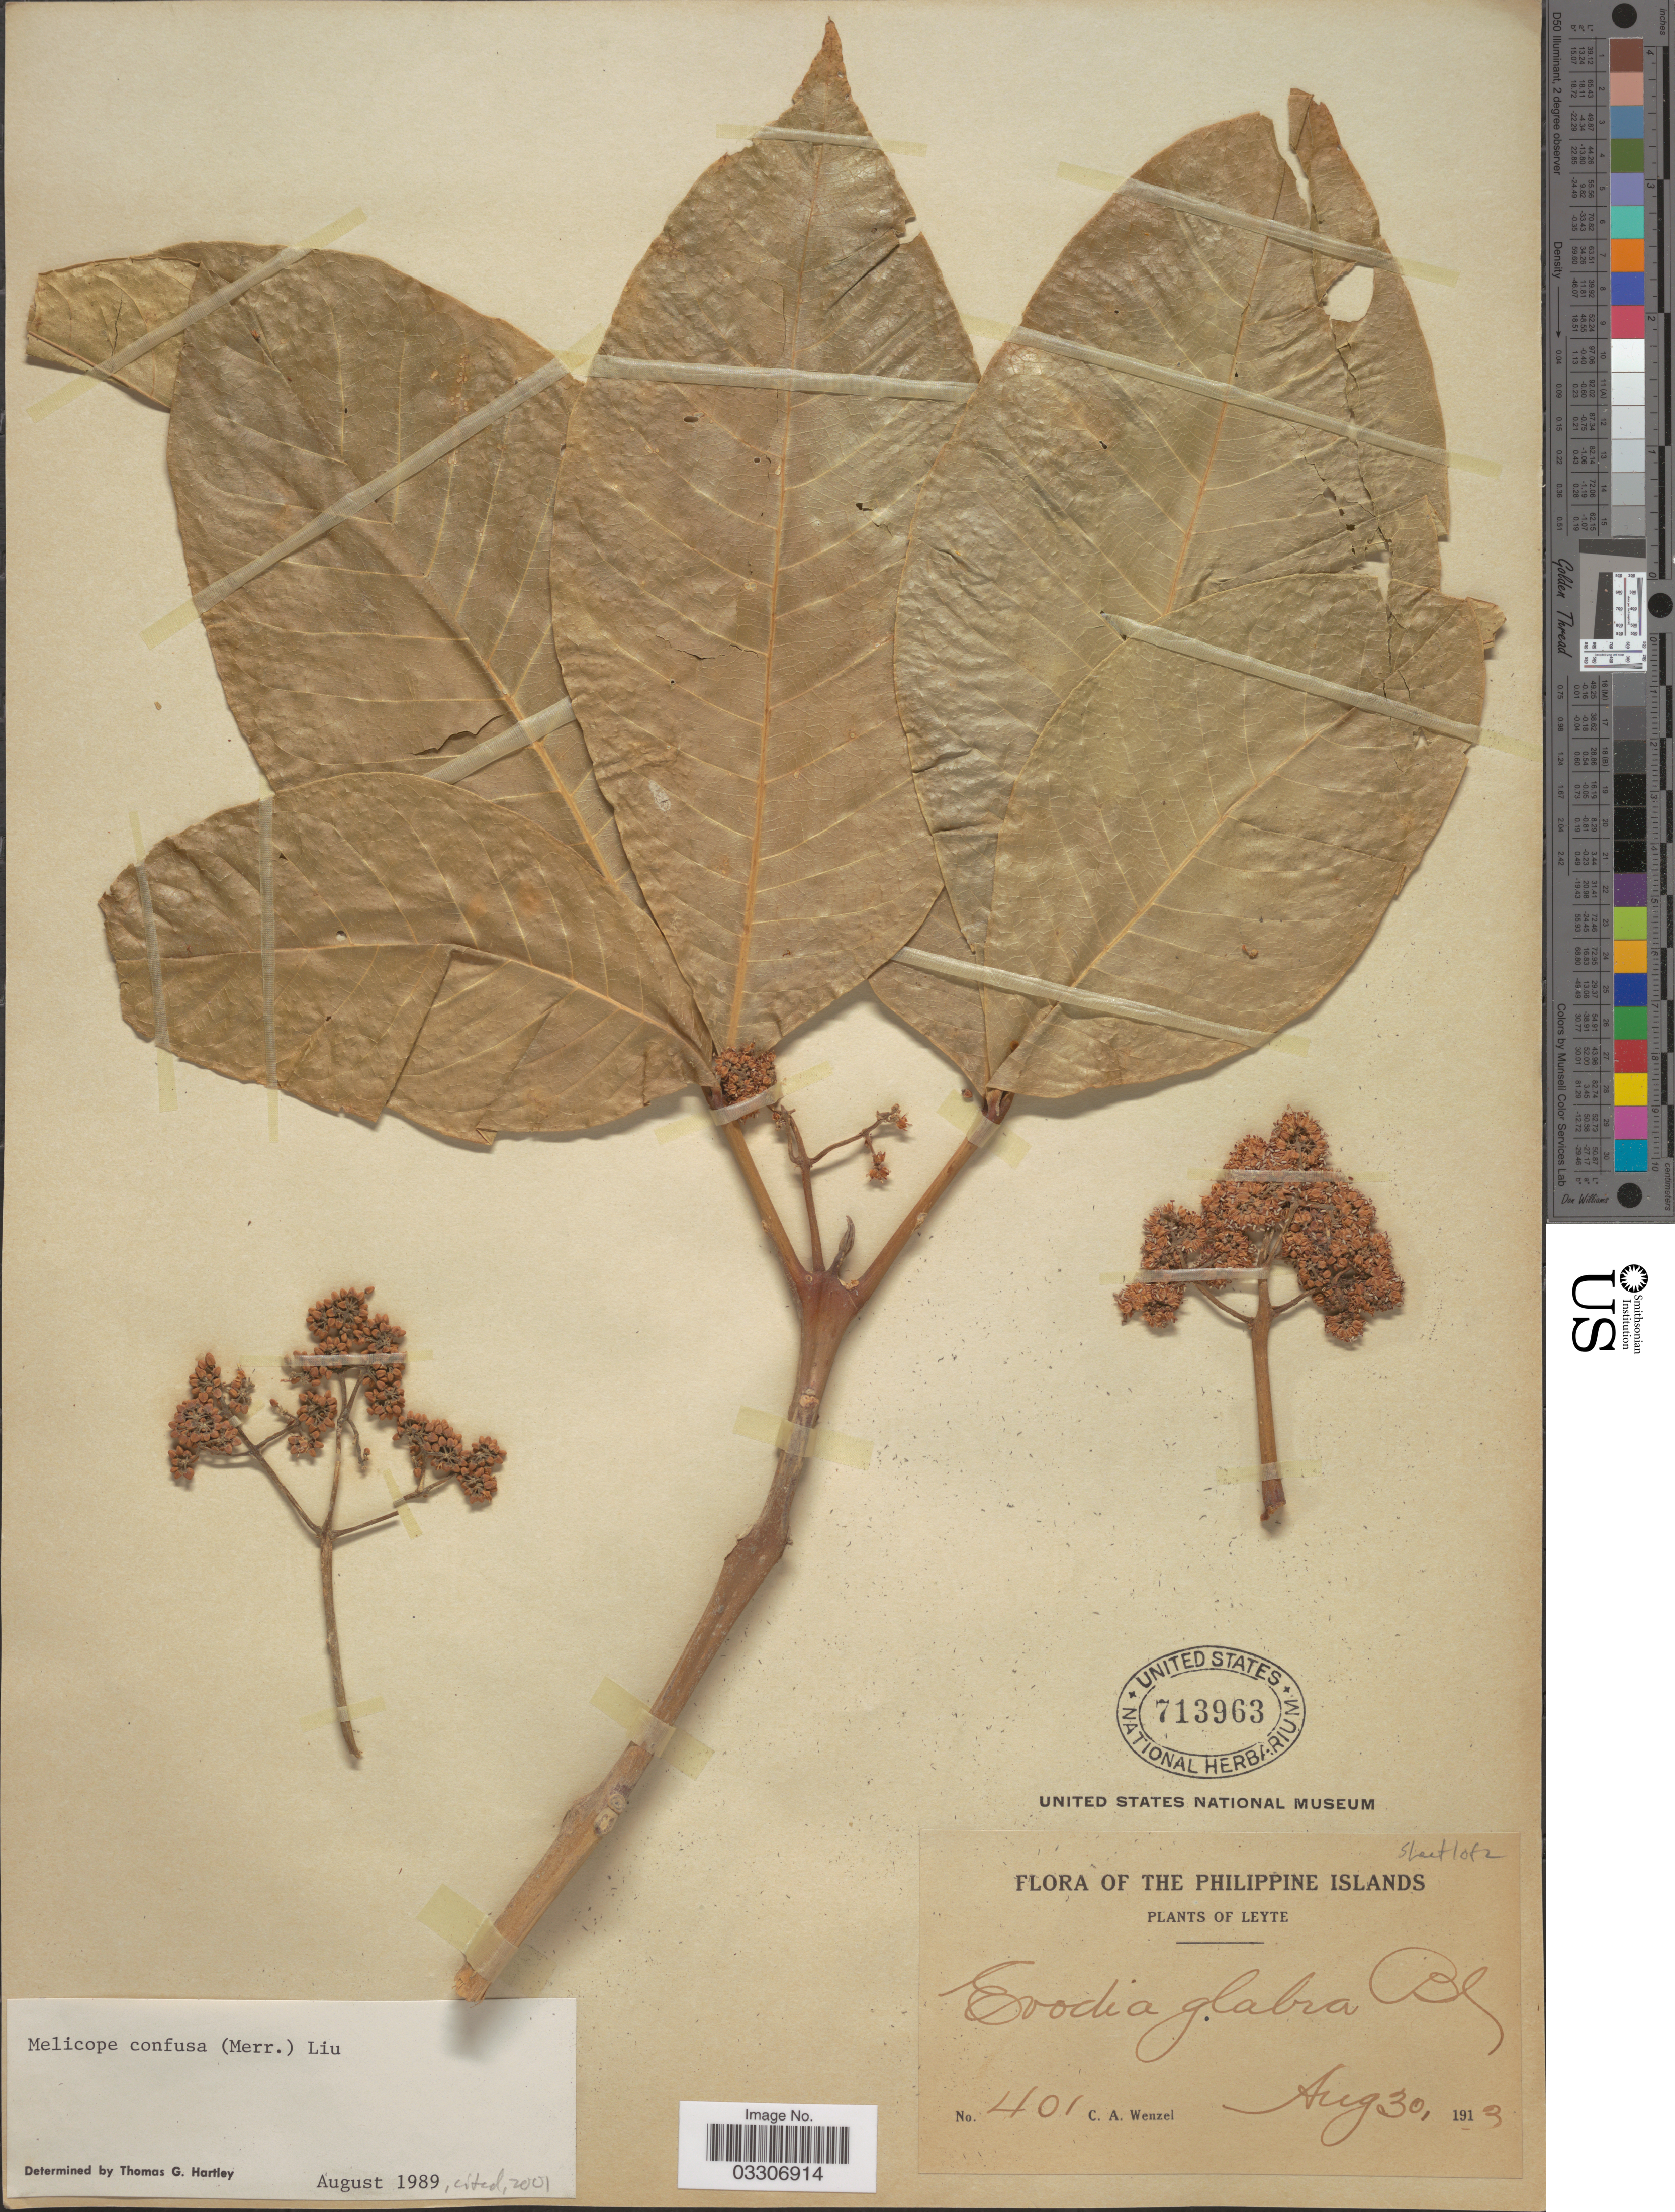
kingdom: Plantae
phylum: Tracheophyta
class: Magnoliopsida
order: Sapindales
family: Rutaceae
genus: Melicope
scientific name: Melicope confusa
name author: (Merr.) P.S. Liu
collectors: C. Wenzel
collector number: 401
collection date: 1913-08-30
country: Philippines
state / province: Eastern Visayas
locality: Leyte.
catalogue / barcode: US 713963